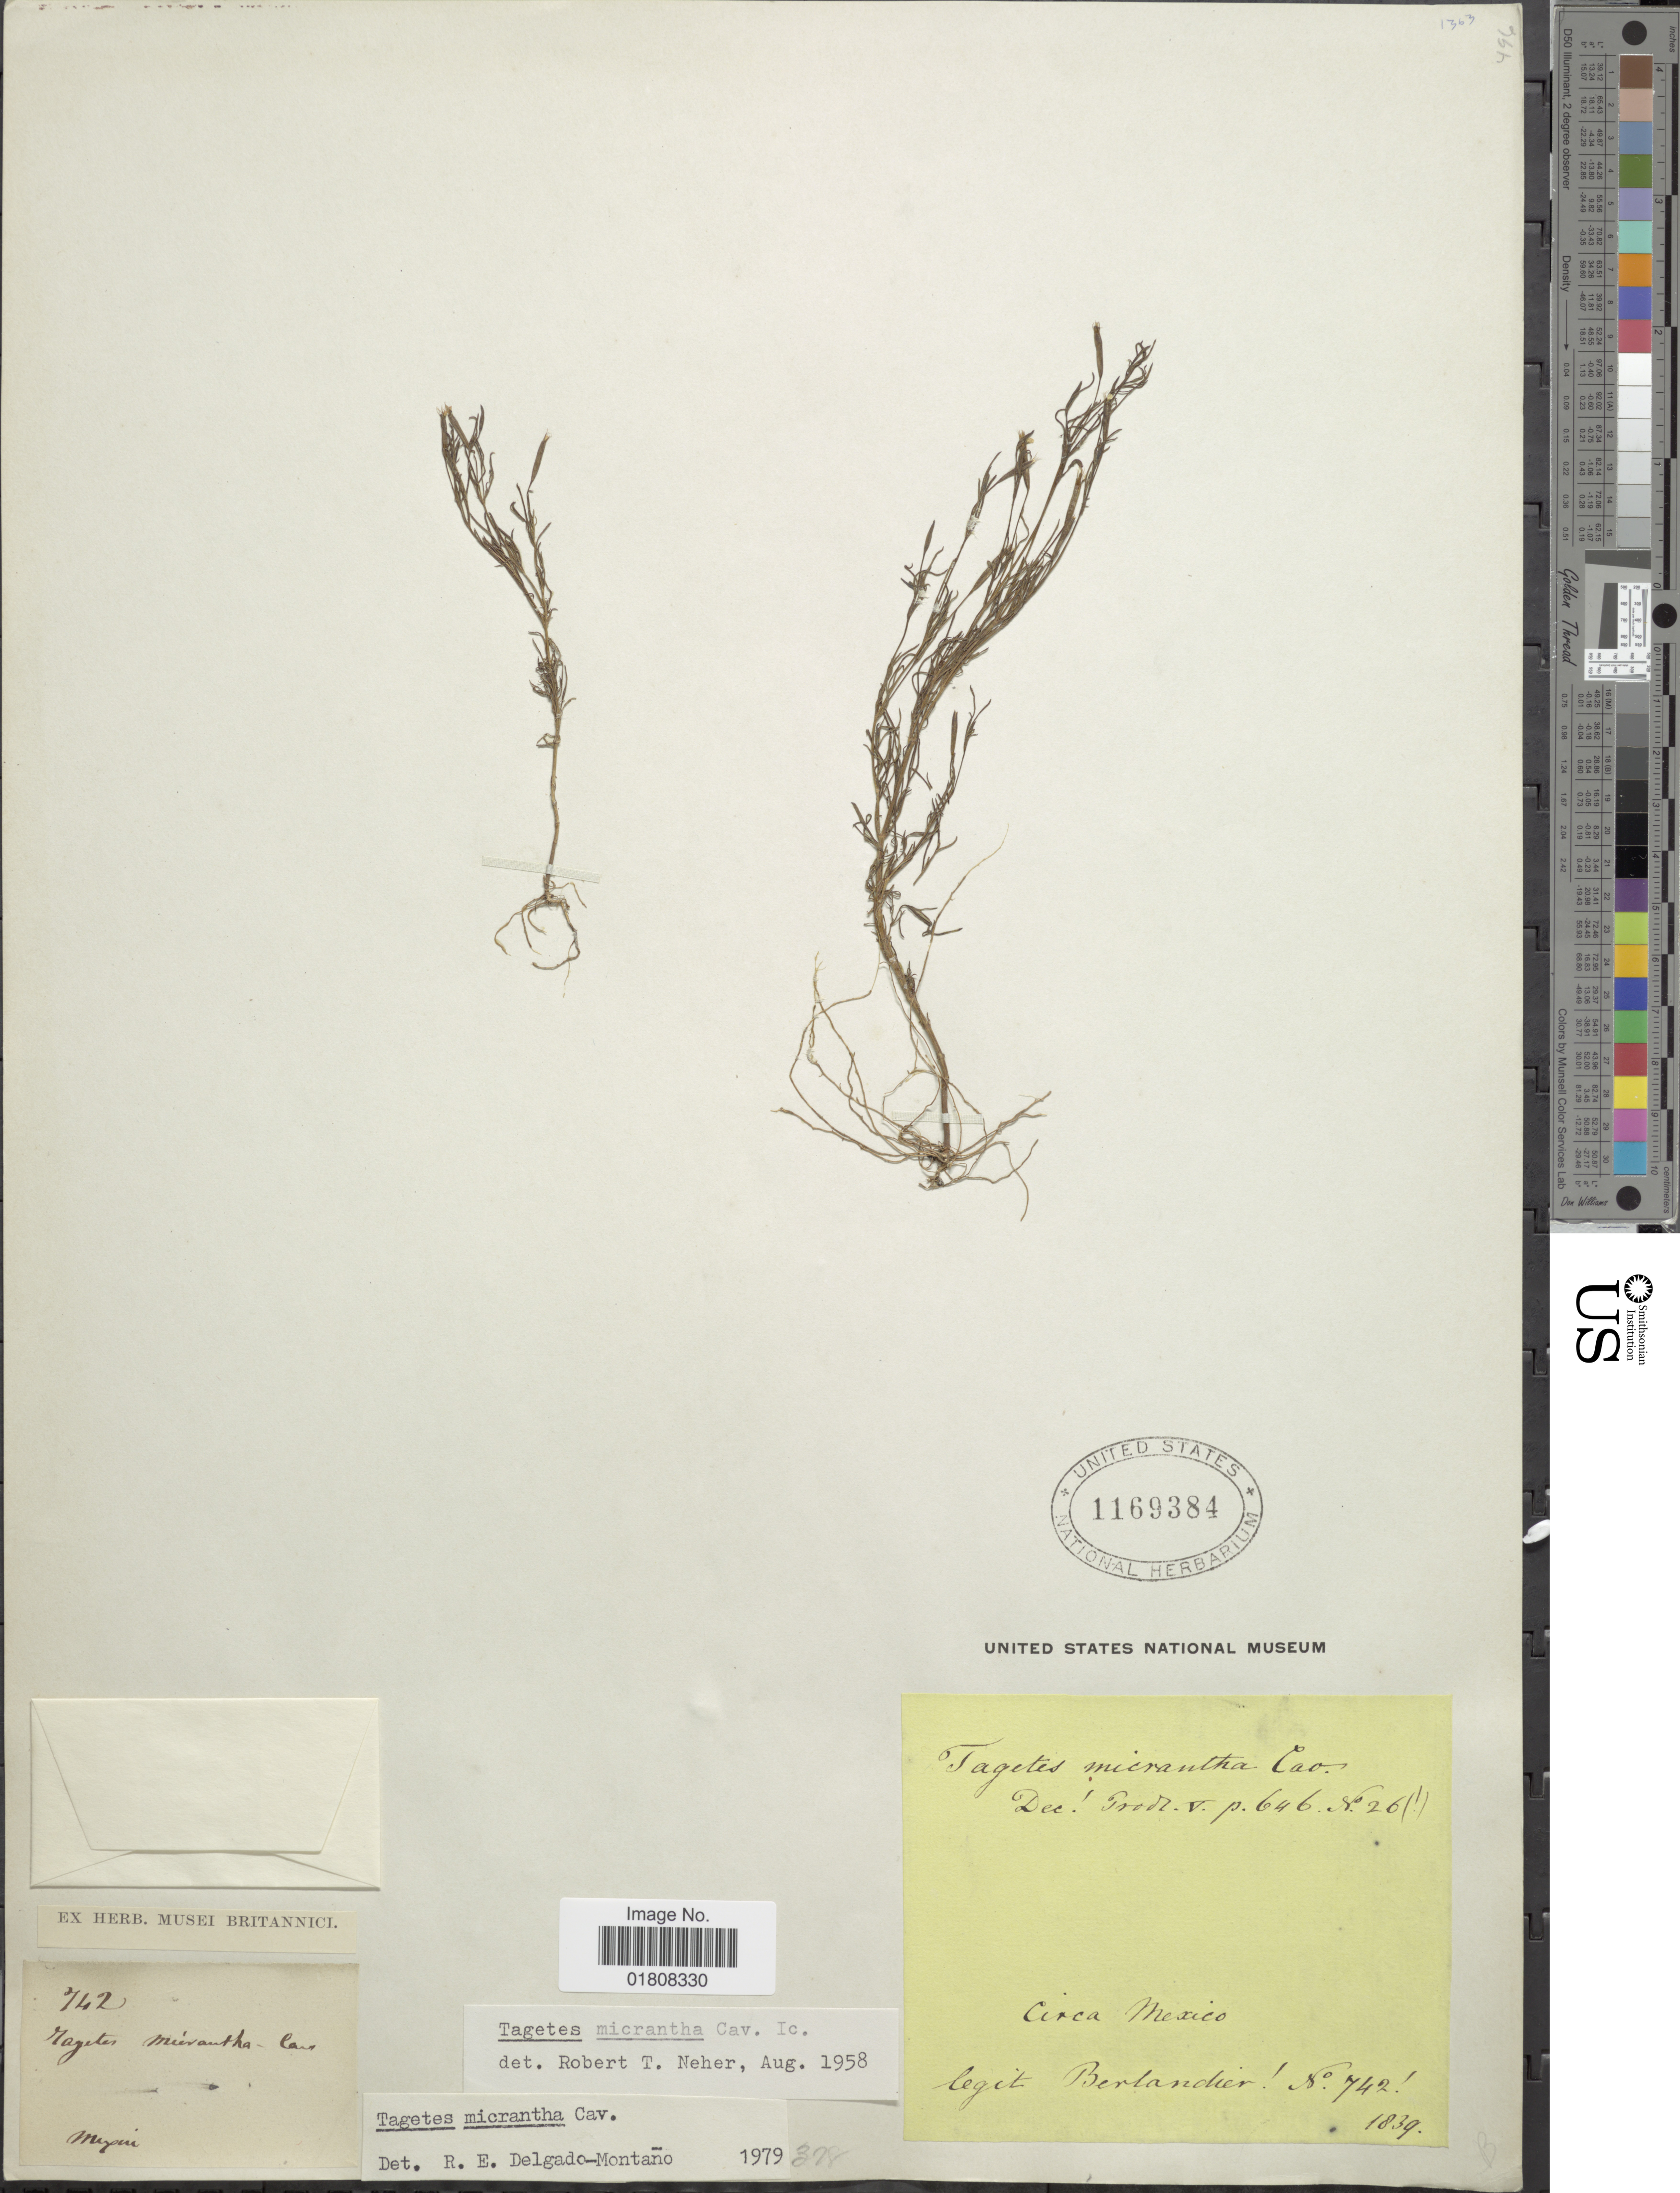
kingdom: Plantae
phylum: Tracheophyta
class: Magnoliopsida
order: Asterales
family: Asteraceae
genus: Tagetes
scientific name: Tagetes micrantha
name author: Cav.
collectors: J. L. Berlandier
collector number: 742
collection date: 1839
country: Mexico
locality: Circa Mexico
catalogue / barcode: US 1169384